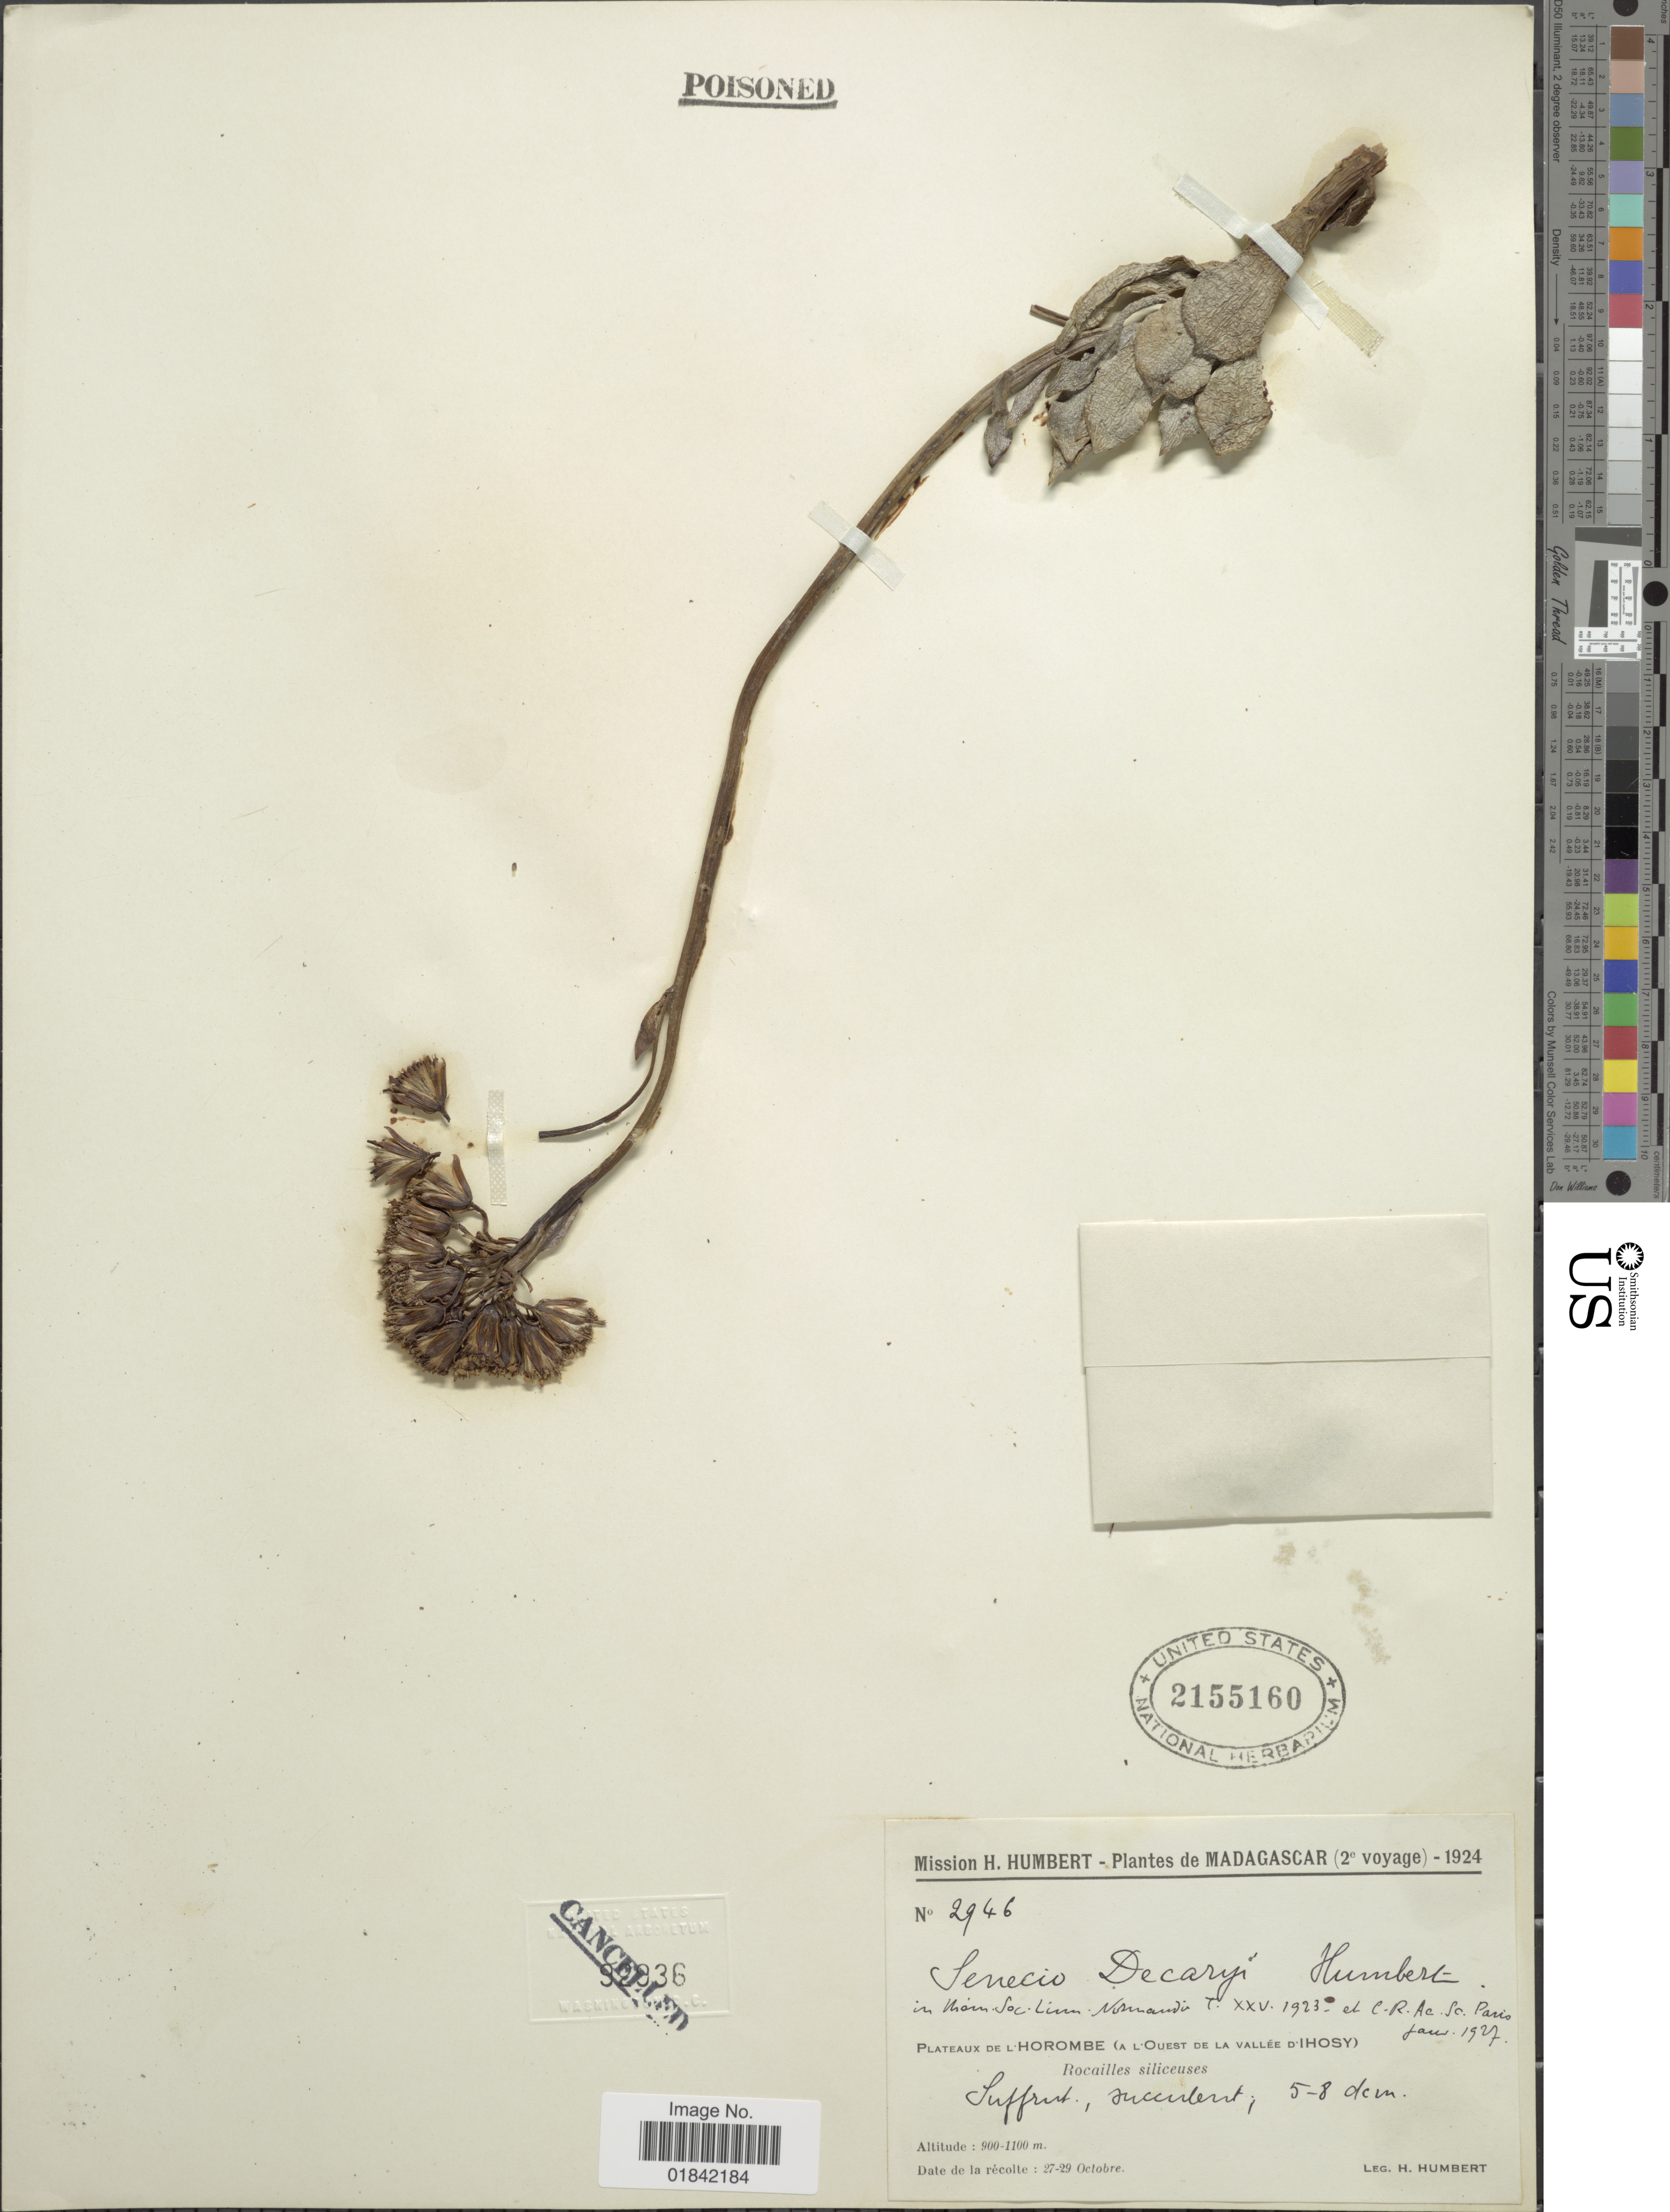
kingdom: Plantae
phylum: Tracheophyta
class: Magnoliopsida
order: Asterales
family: Asteraceae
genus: Senecio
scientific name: Senecio decaryi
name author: Humb.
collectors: H. Humbert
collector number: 2946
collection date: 1924-10-27/1924-10-29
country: Madagascar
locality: Plateaux De L'Horombe (A L'Ouest De La Vallee D'Ihosy) Rocailles siliceuses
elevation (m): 900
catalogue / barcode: US 2155160